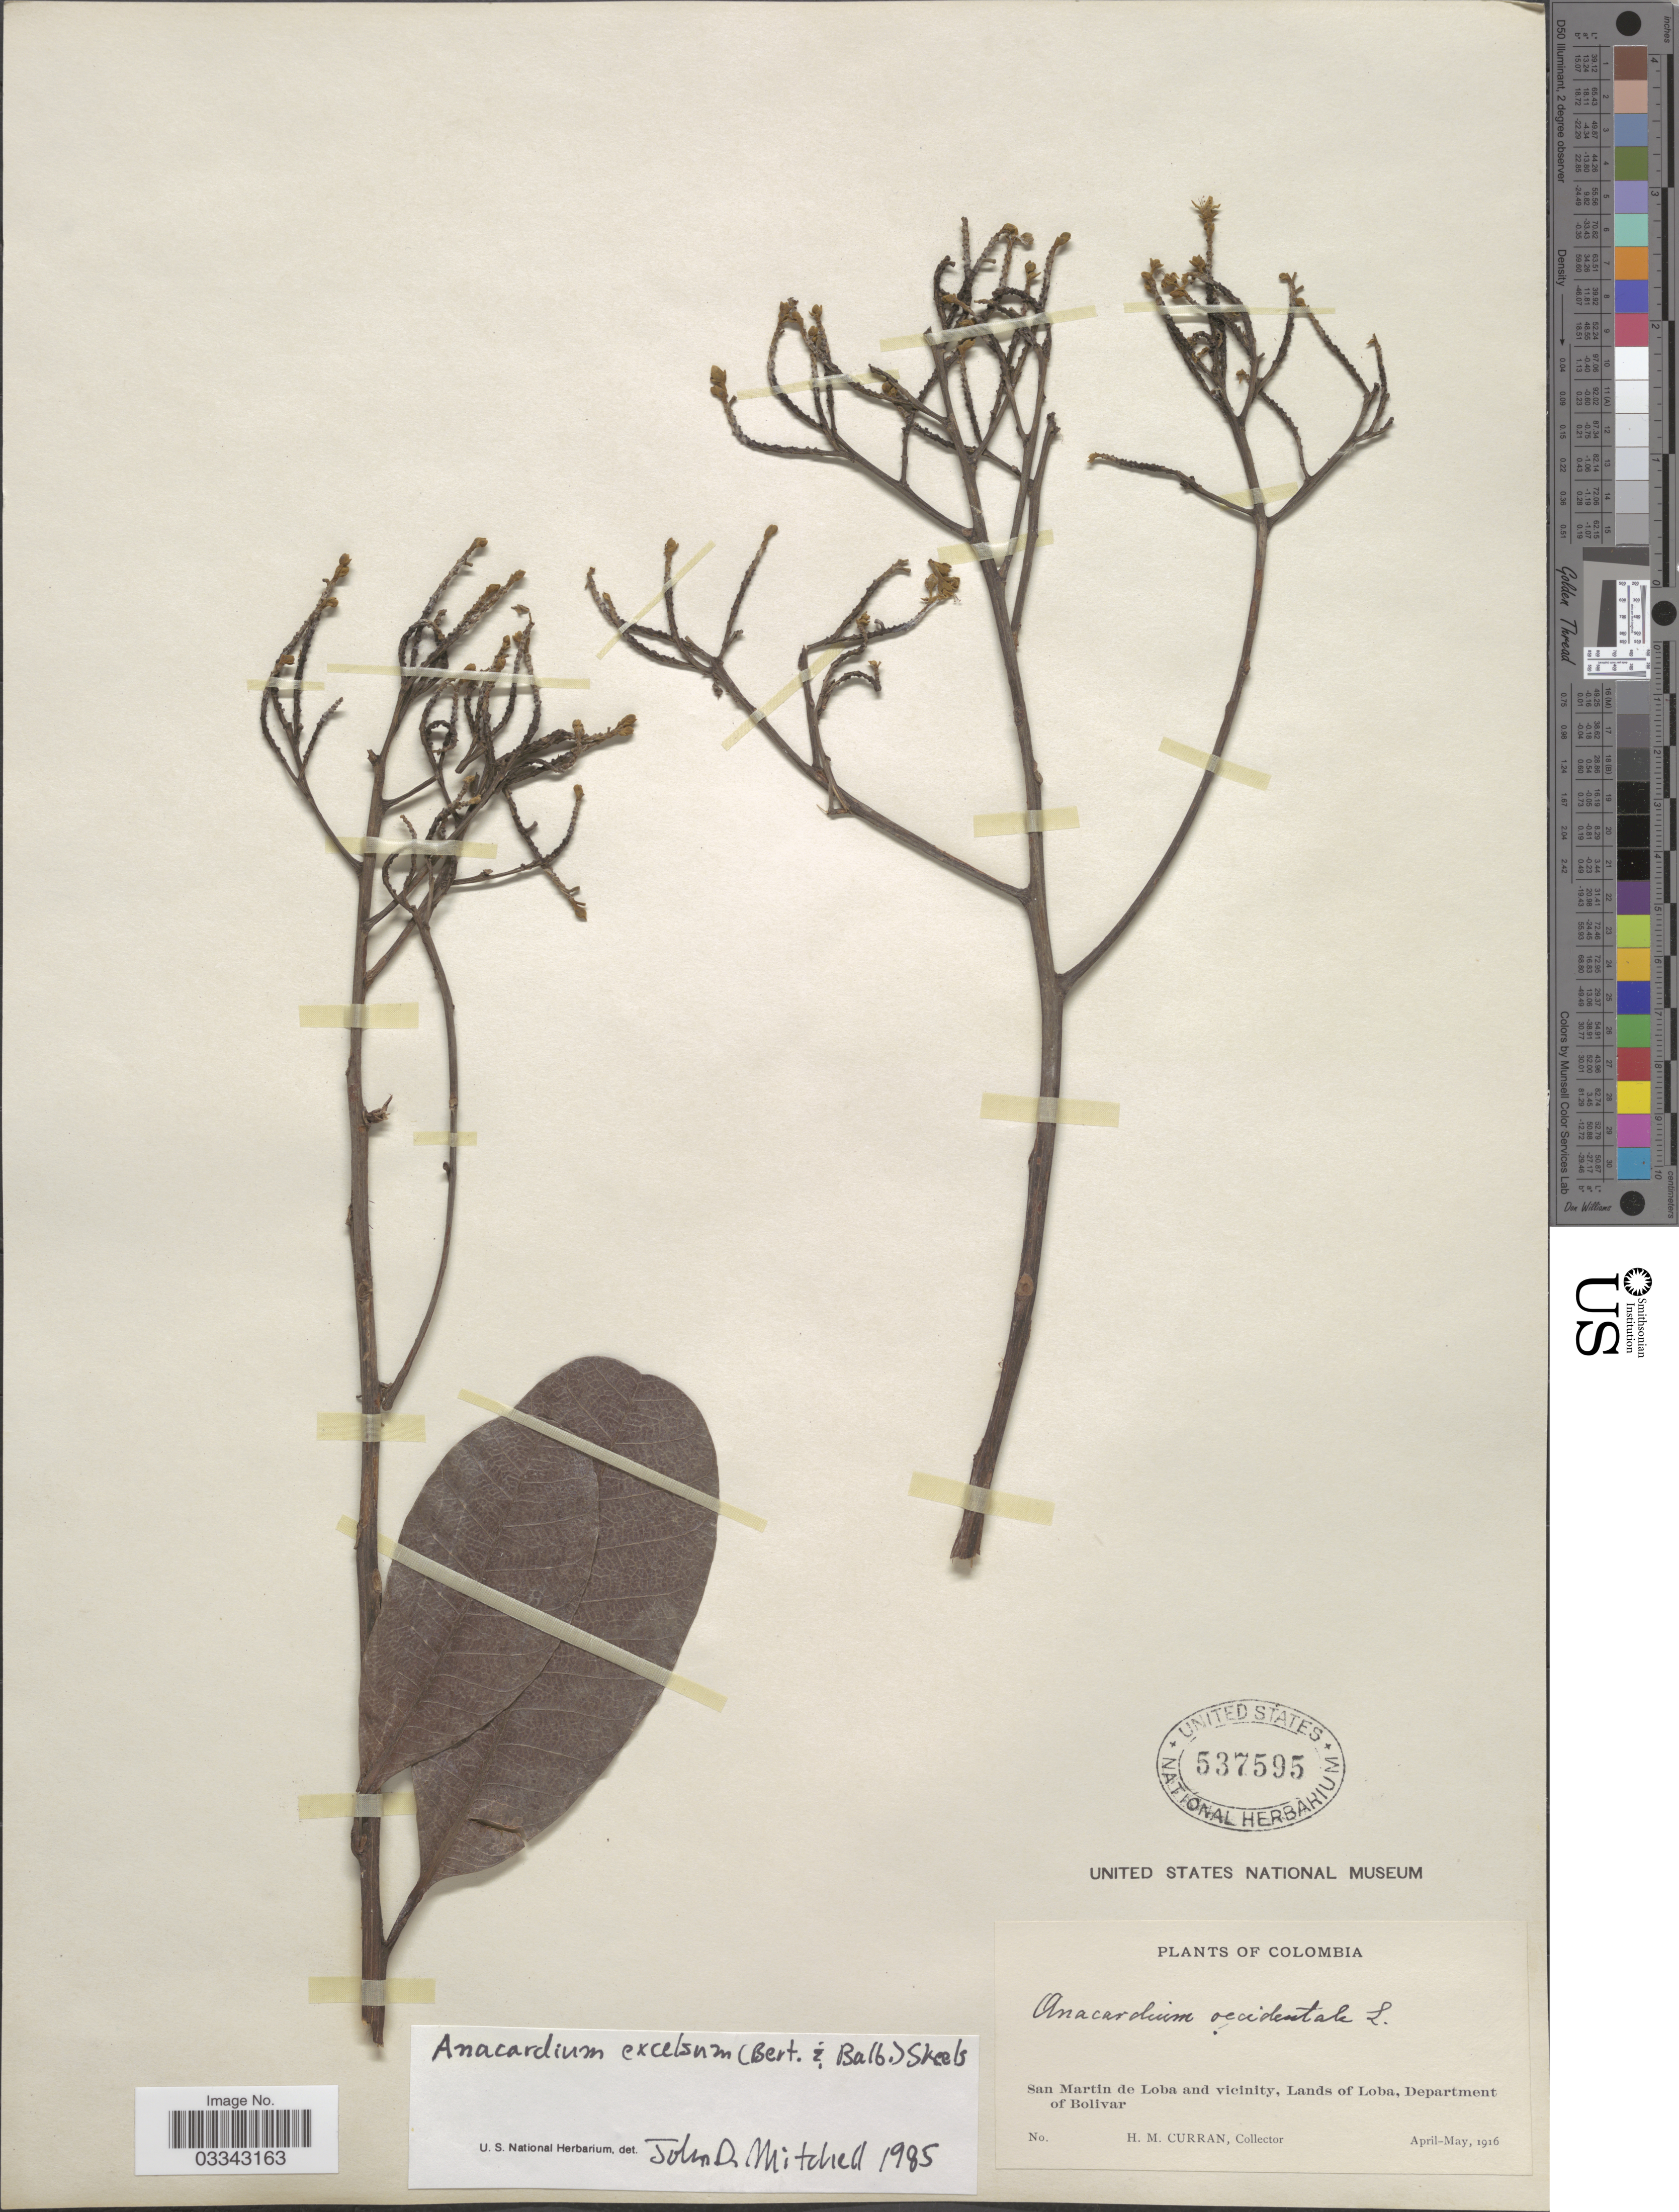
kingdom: Plantae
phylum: Tracheophyta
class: Magnoliopsida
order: Sapindales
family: Anacardiaceae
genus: Anacardium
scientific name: Anacardium excelsum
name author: (Kunth) Skeels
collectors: H. M. Curran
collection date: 1916-04/1916-05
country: Colombia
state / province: Bolívar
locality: San Martin de Loba and vicinity, Lands of Loba, Department of Bolivar.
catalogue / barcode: US 537595